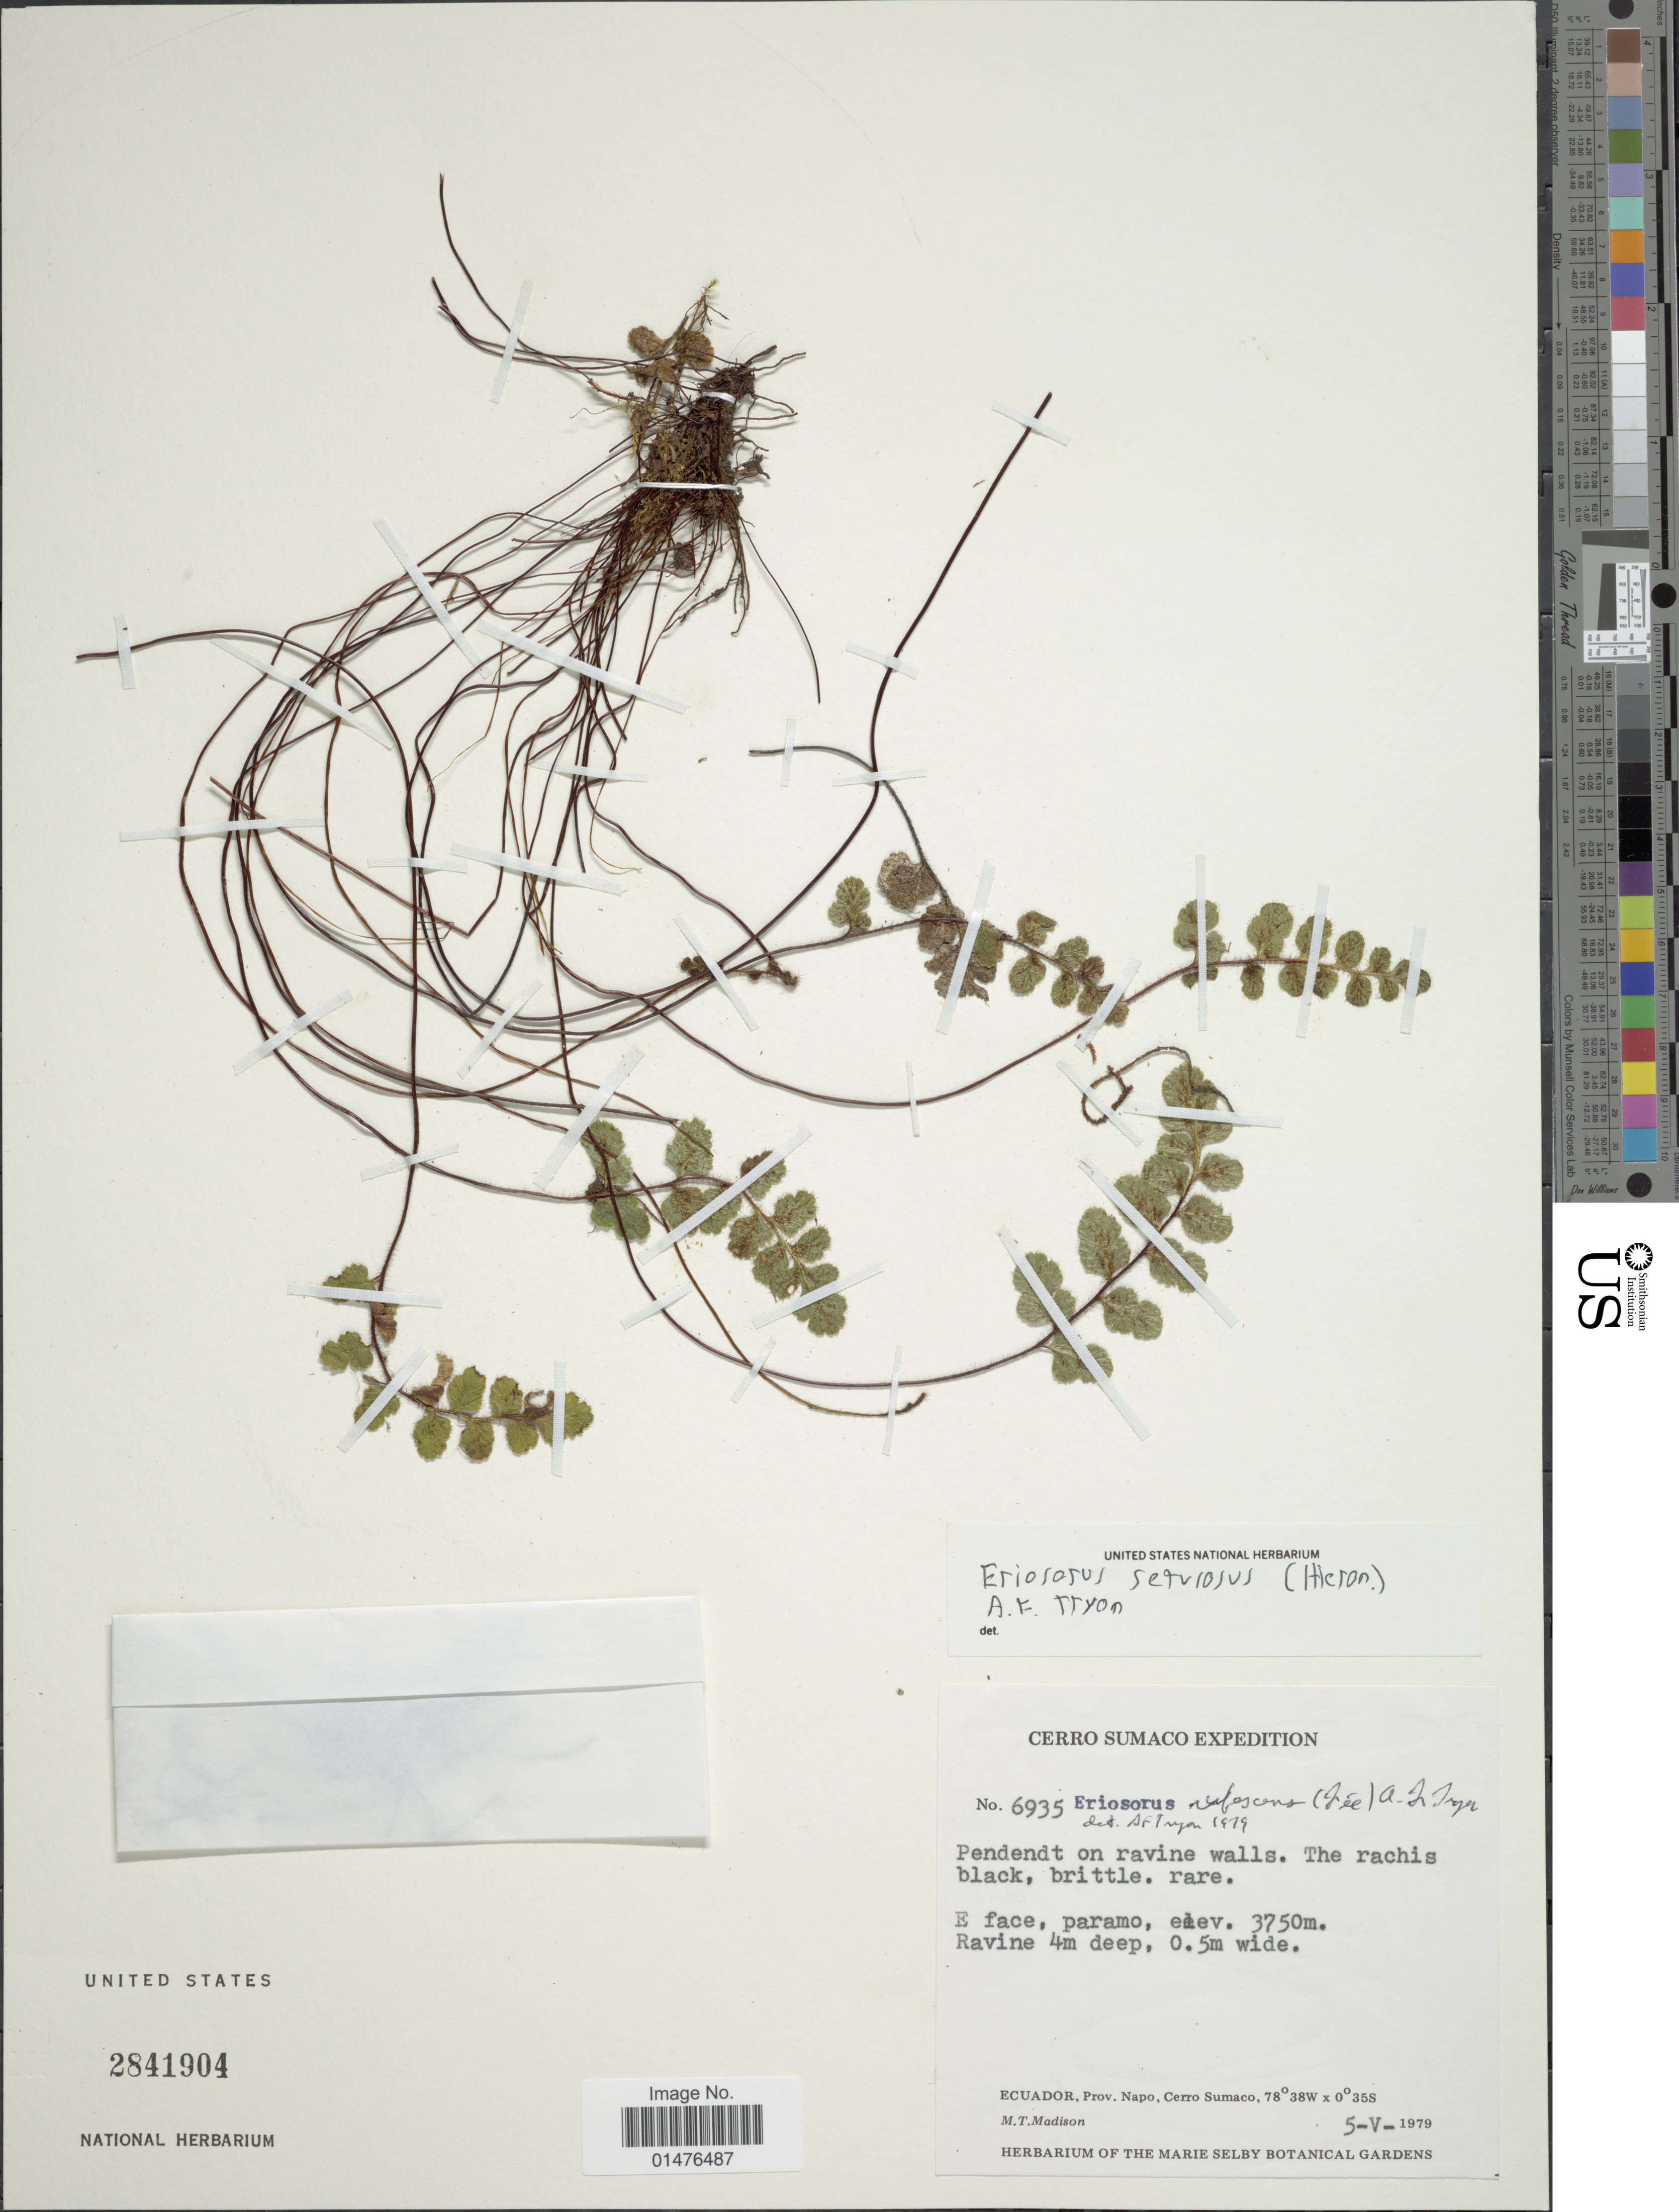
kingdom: Plantae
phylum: Tracheophyta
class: Polypodiopsida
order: Polypodiales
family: Pteridaceae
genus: Jamesonia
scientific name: Jamesonia setulosa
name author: (Hieron.) Christenh.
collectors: M. T. Madison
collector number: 6935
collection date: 1979-05-05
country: Ecuador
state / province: Napo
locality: Cerro Sumaco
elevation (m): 3750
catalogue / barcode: US 2841904